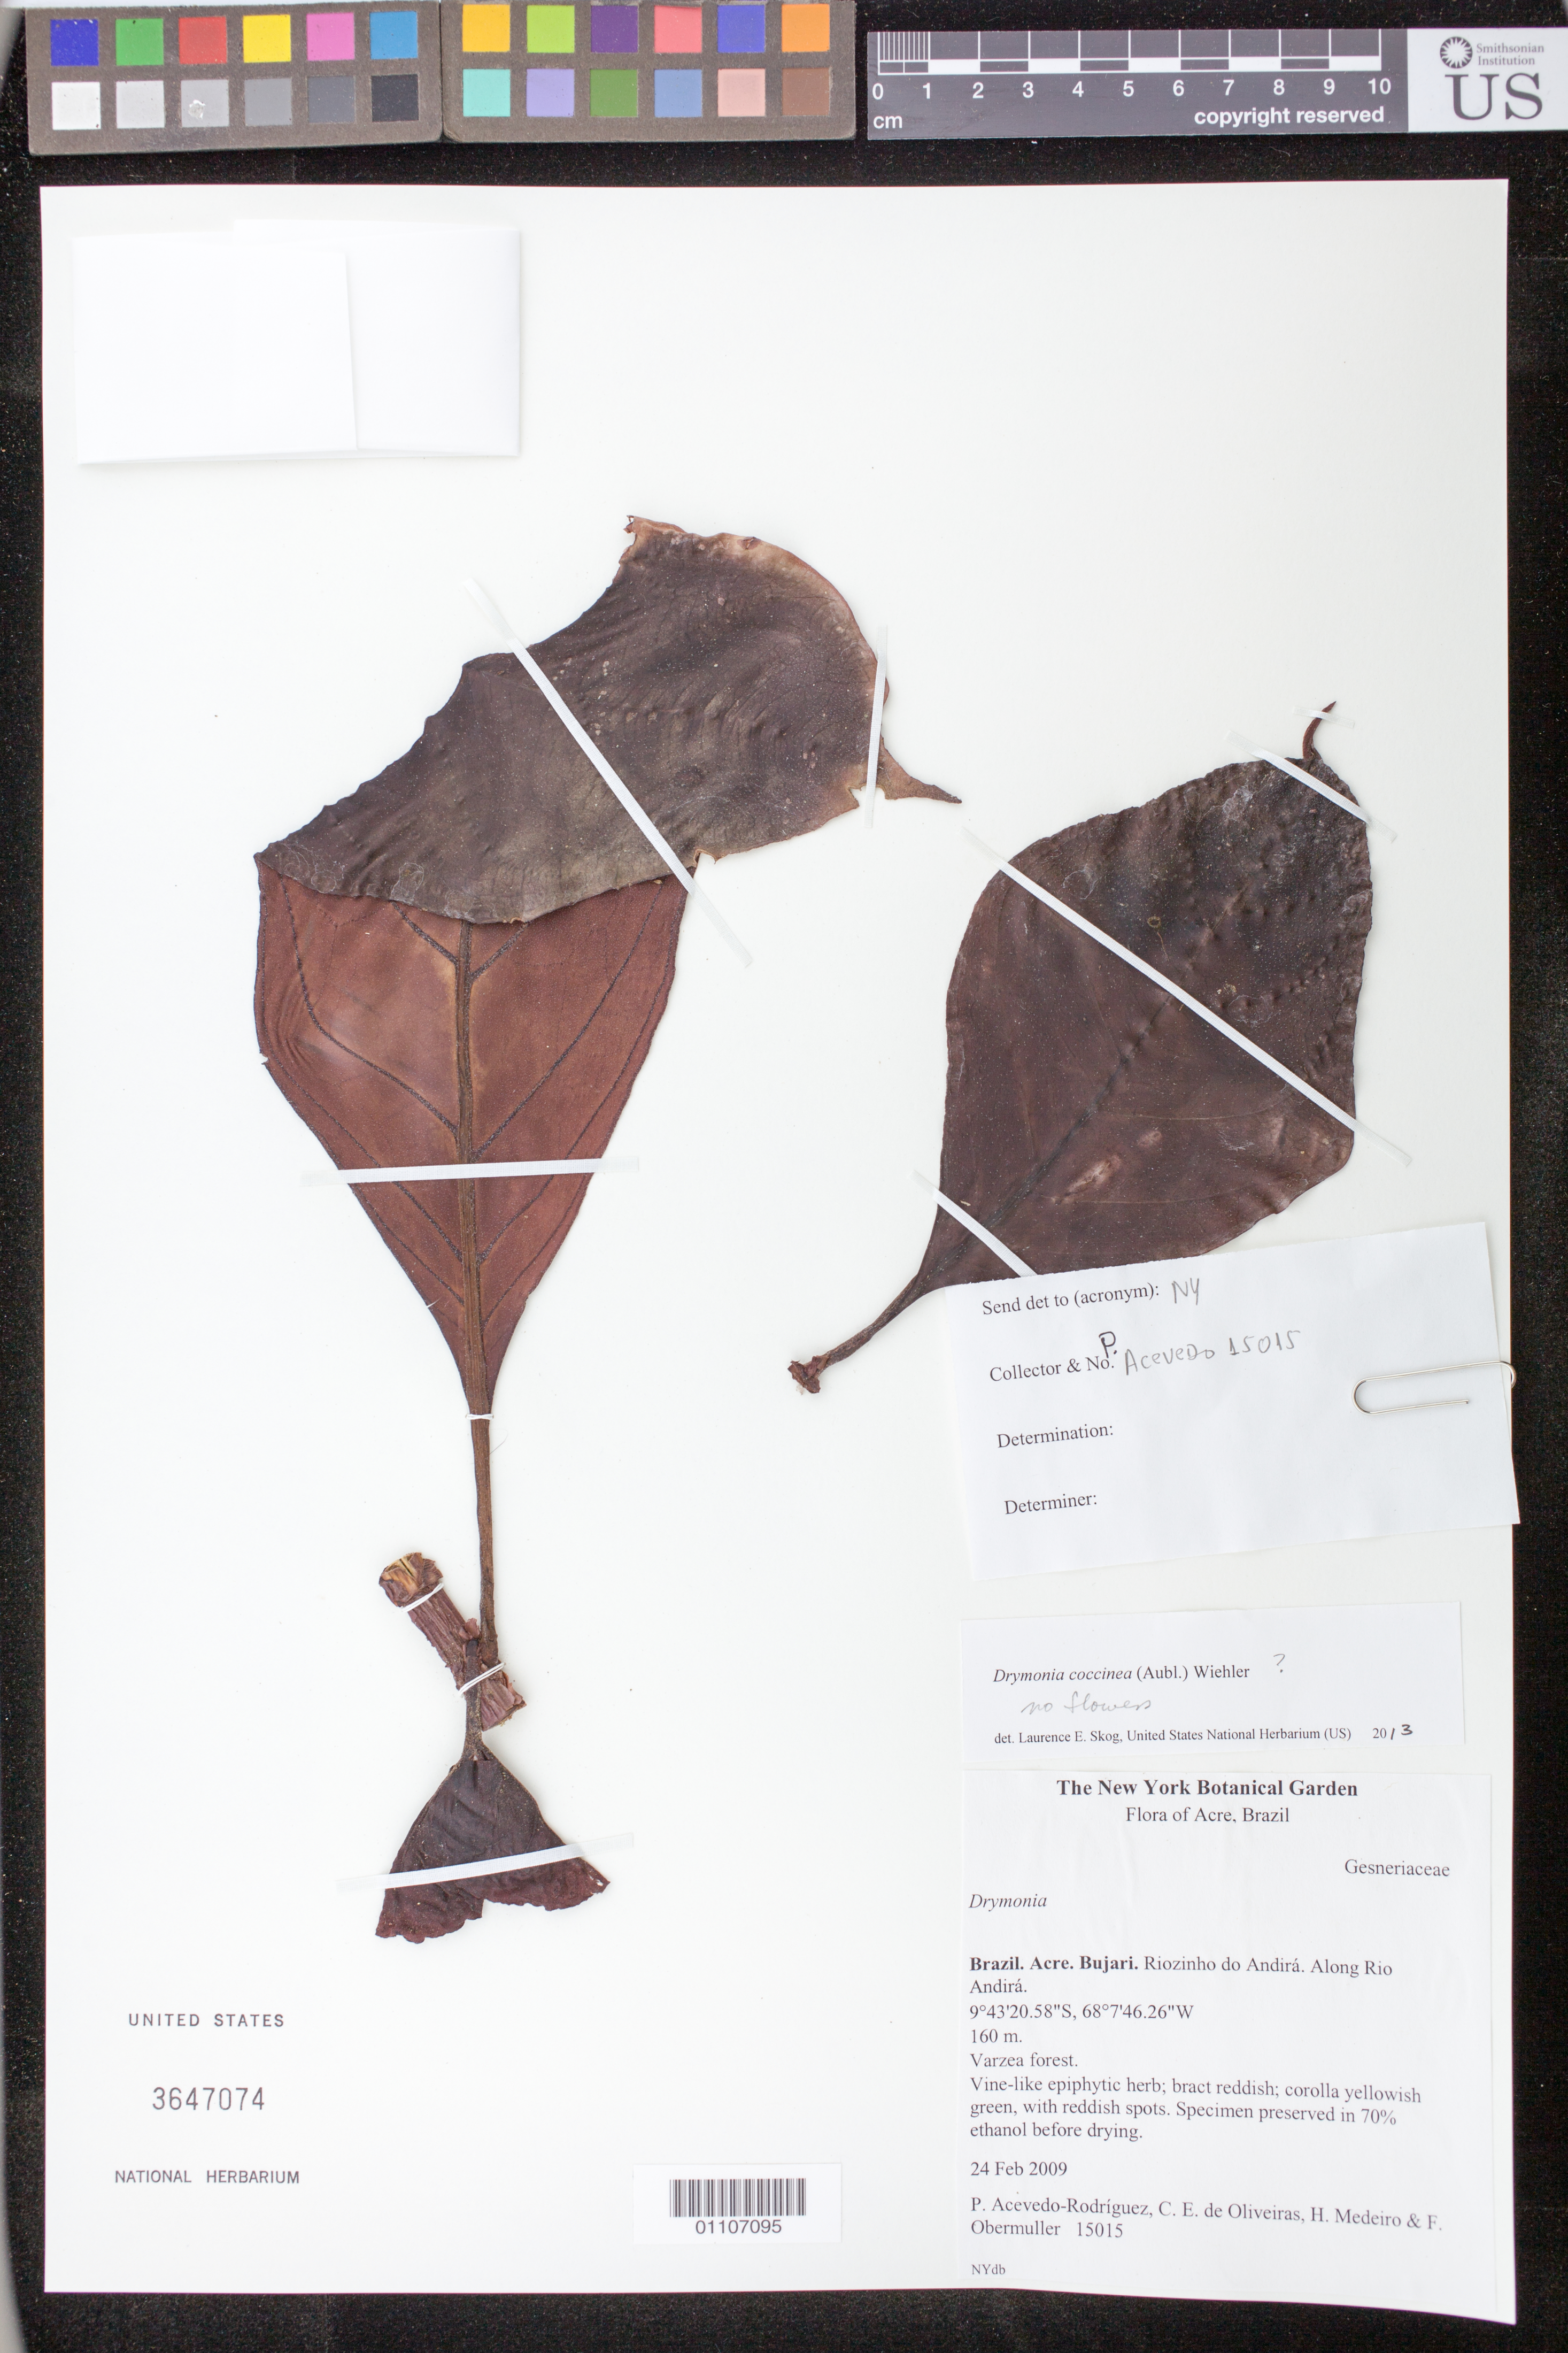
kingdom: Plantae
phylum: Tracheophyta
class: Magnoliopsida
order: Lamiales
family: Gesneriaceae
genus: Drymonia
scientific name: Drymonia coccinea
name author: (Aubl.) Wiehler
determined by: Skog, Laurence E.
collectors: P. Acevedo-Rodr., R. Goldenberg, F. A. Michelangeli, F. A. Obermuller, C. E. de Oliveiras & H. Medeira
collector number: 15015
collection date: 2009-02-24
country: Brazil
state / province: Acre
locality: Riozinho do Andira, Along Rio Andira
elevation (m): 160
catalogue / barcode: US 3647074